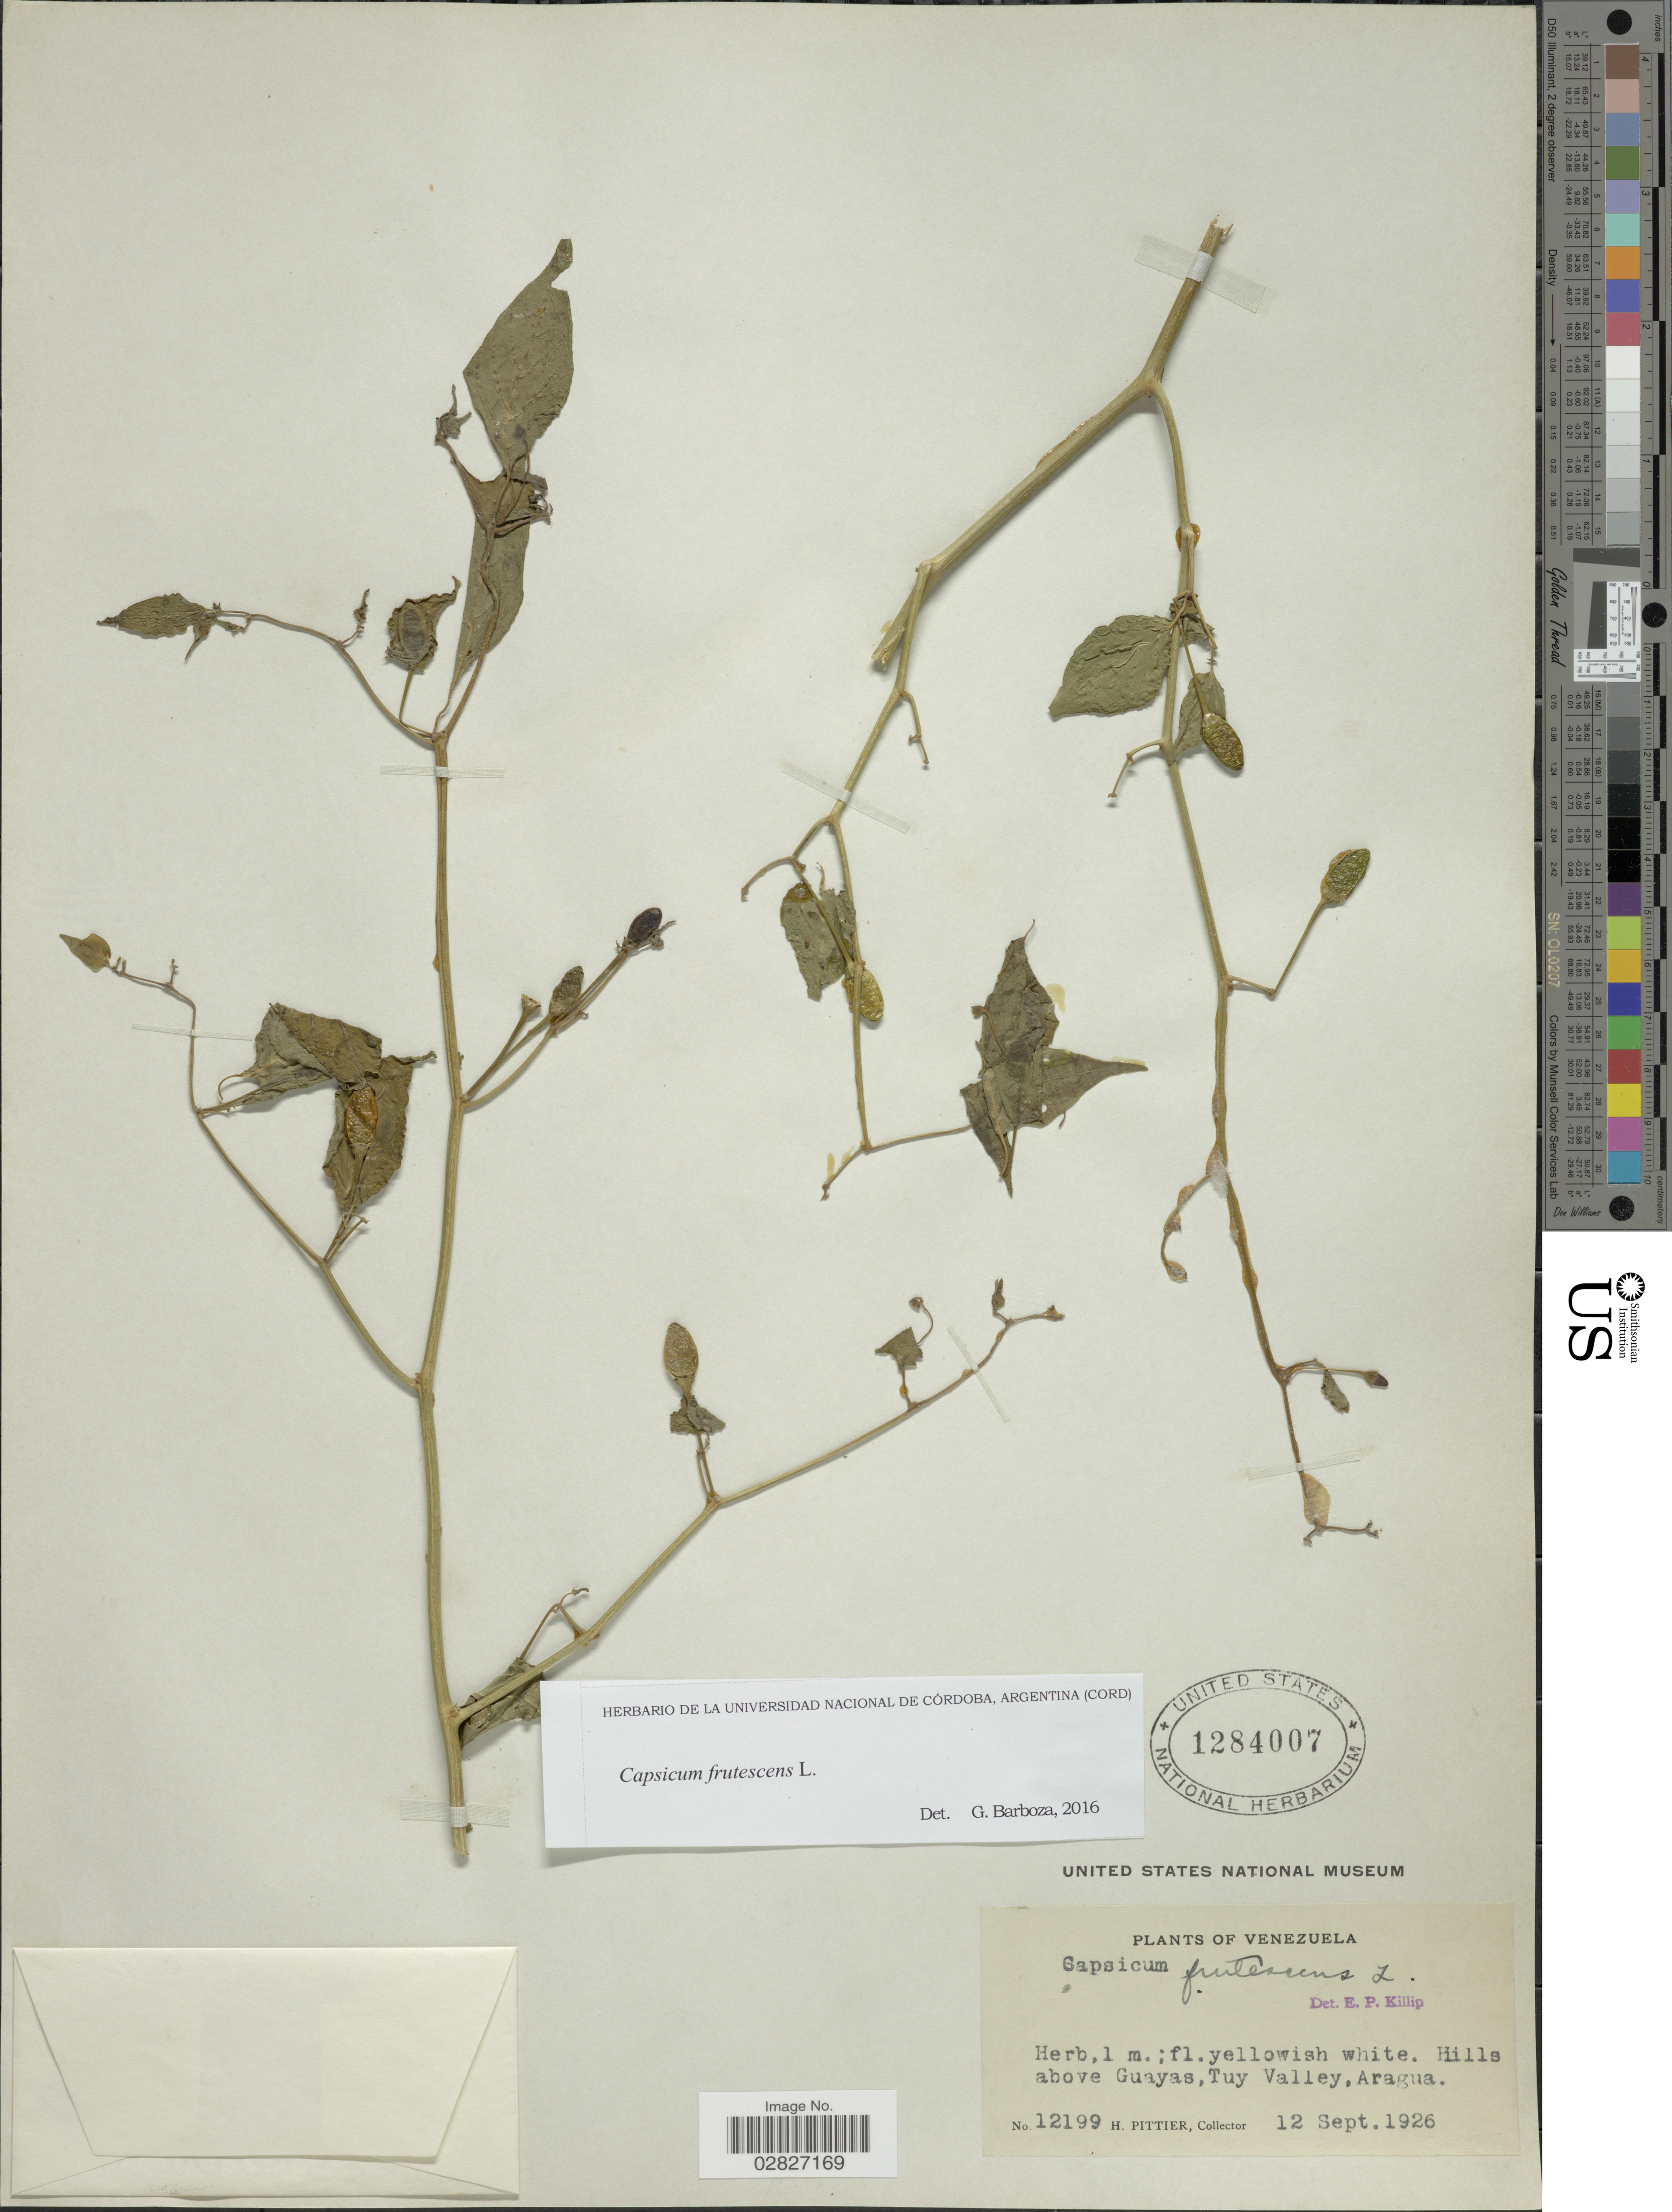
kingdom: Plantae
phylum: Tracheophyta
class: Magnoliopsida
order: Solanales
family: Solanaceae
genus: Capsicum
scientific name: Capsicum frutescens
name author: L.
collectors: H. F. Pittier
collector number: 12199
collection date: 1926-09-12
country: Venezuela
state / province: Aragua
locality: Hills above Guayas, Tuy Valley.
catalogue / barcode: US 1284007